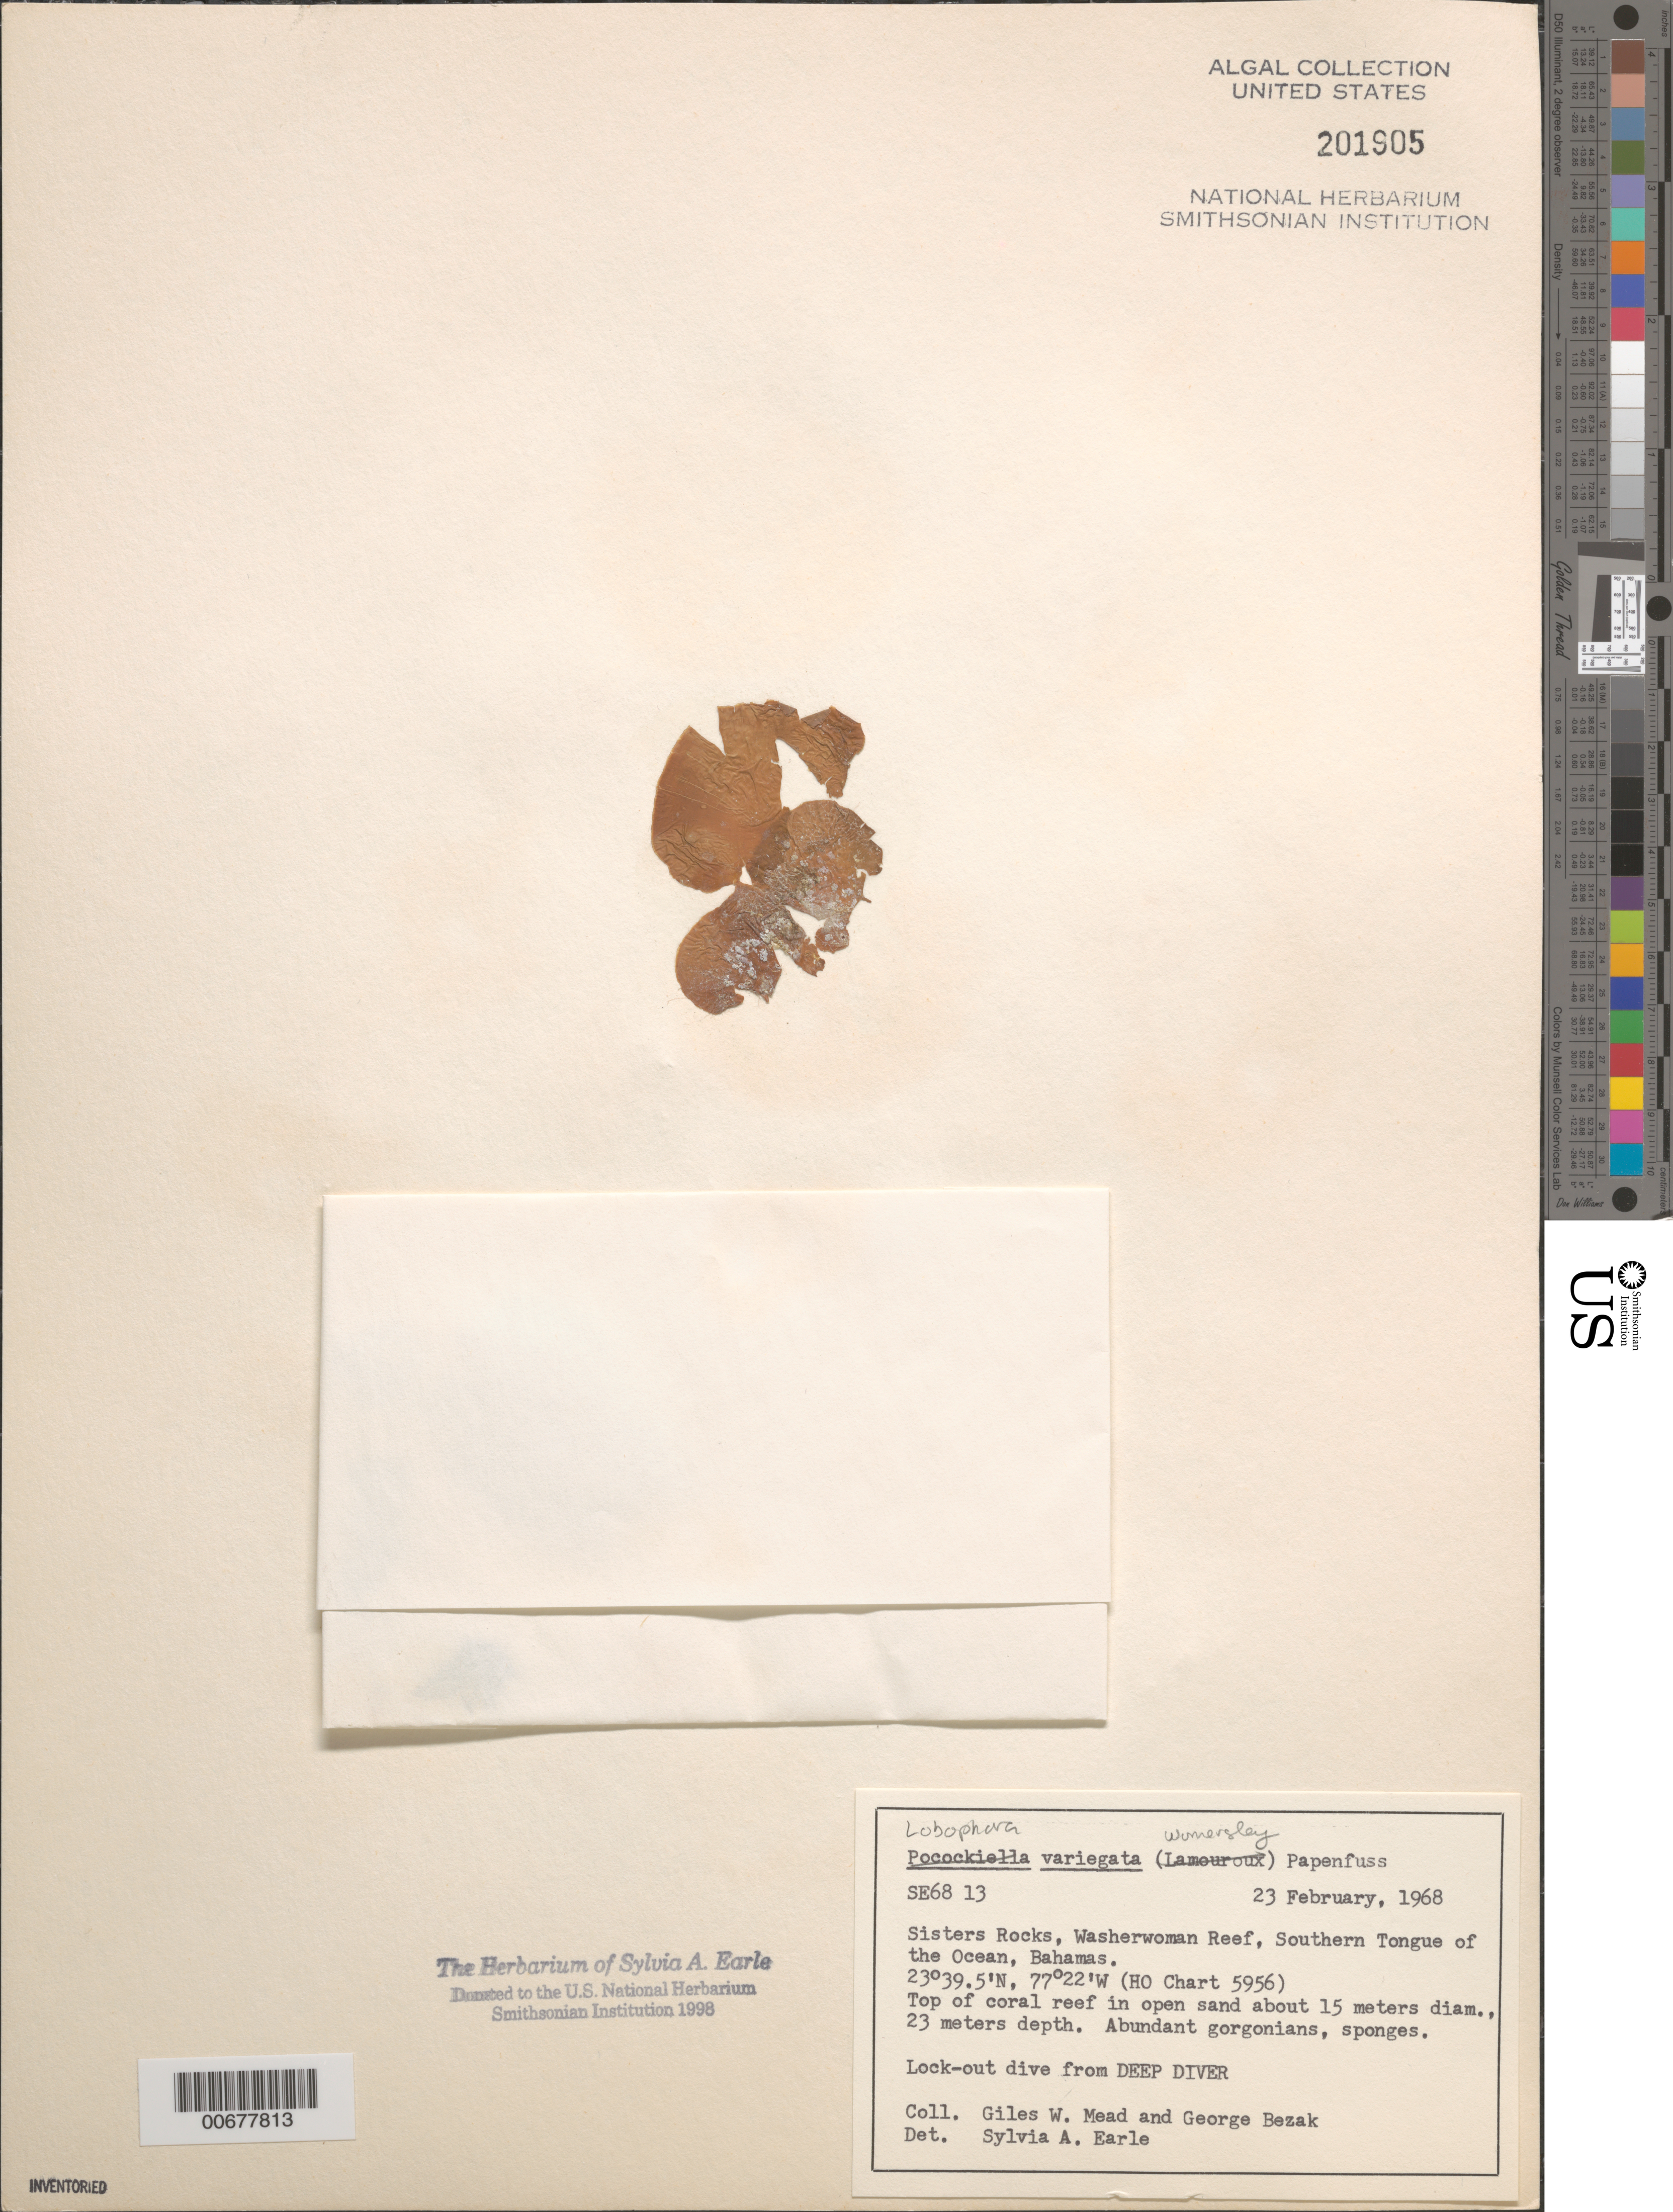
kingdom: Chromista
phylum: Ochrophyta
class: Phaeophyceae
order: Dictyotales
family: Dictyotaceae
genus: Lobophora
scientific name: Lobophora variegata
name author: (J.V.Lamouroux) Womersley & E.C. Oliveira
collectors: G. W. Mead & G. Bezak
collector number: SE 6813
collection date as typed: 23 Feb 1968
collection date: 1968-02-23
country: Bahamas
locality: Sisters Rocks, Washerwoman Reef, Southern Tongue of the Ocean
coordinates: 23 39.5' N, 77 22' W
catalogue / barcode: US 201905